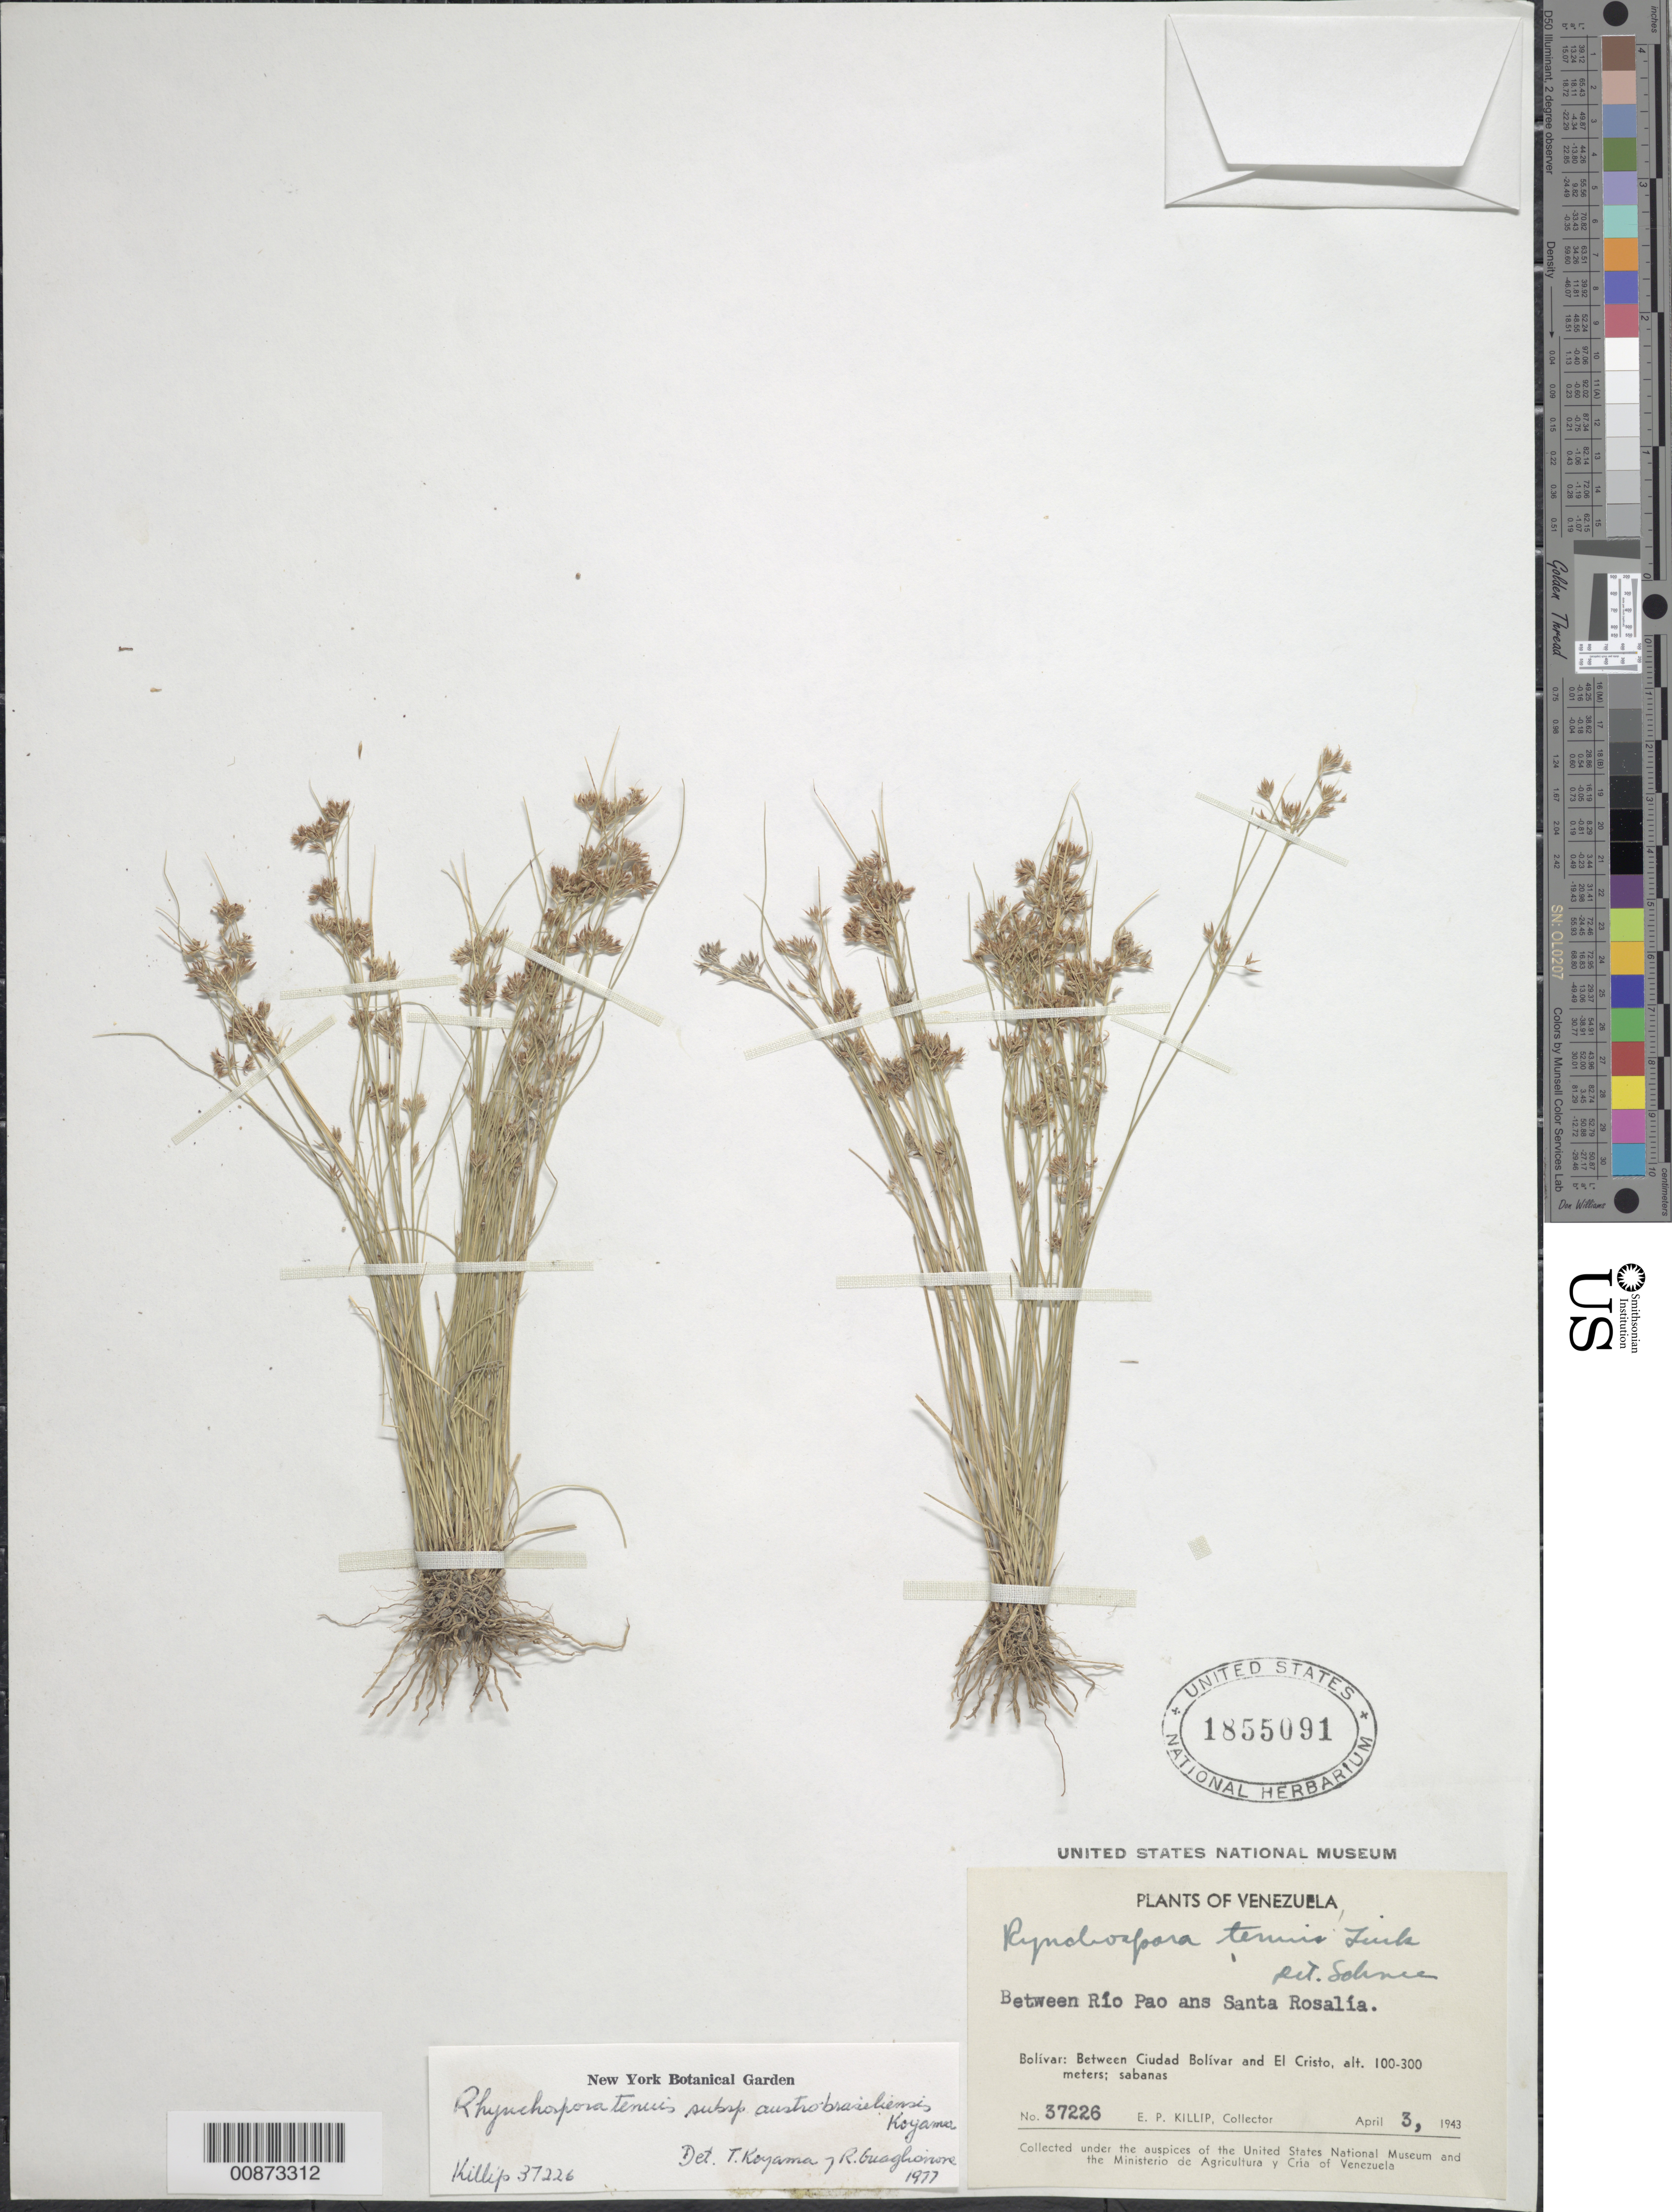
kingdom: Plantae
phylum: Tracheophyta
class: Liliopsida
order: Poales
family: Cyperaceae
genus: Rhynchospora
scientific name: Rhynchospora tenuis subsp. austro-brasiliensis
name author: T. Koyama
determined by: Koyama, T.; Guaglianone, E. R.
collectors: E. P. Killip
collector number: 37226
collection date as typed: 3-Apr-43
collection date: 1943-04-03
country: Venezuela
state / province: Bolívar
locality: Río Pao to Santa Rosalía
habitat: Savanna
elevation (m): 100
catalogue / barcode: US 1855091